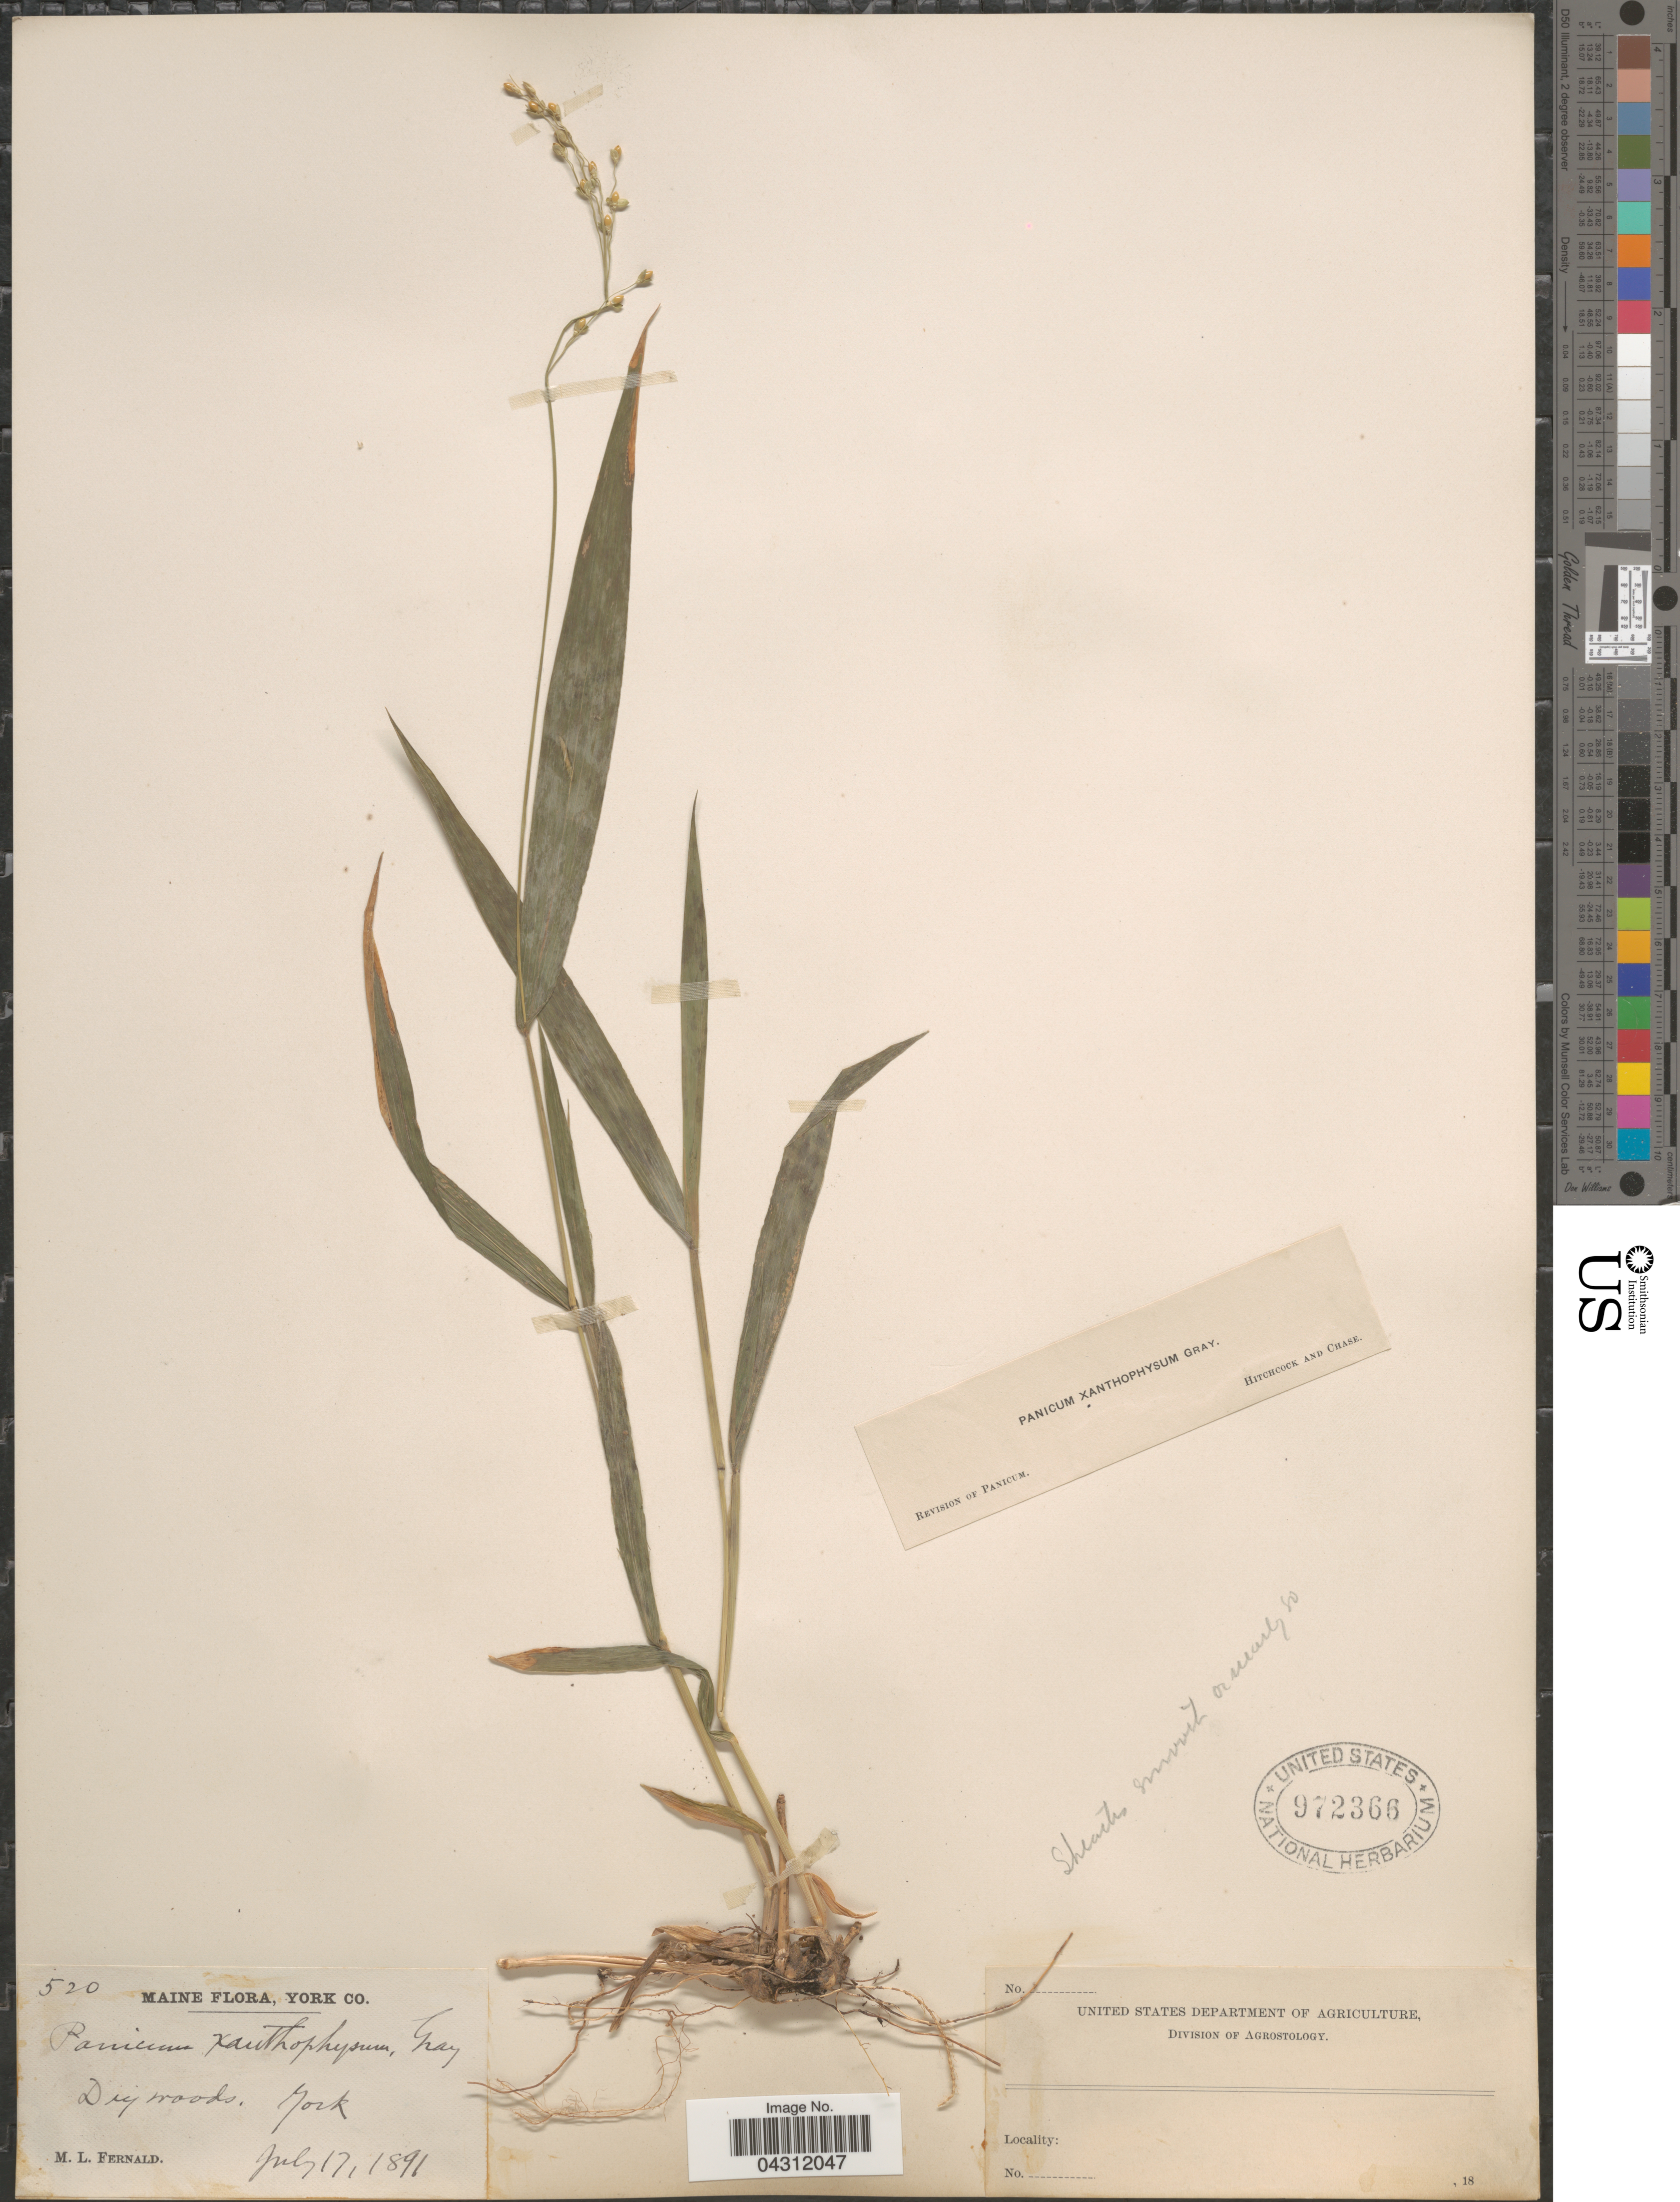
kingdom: Plantae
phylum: Tracheophyta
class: Liliopsida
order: Poales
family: Poaceae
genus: Dichanthelium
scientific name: Dichanthelium xanthophysum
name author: (A. Gray) Freckmann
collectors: M. L. Fernald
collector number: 520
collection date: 1891-07-17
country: United States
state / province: Maine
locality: York Co. York.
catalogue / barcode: US 972366